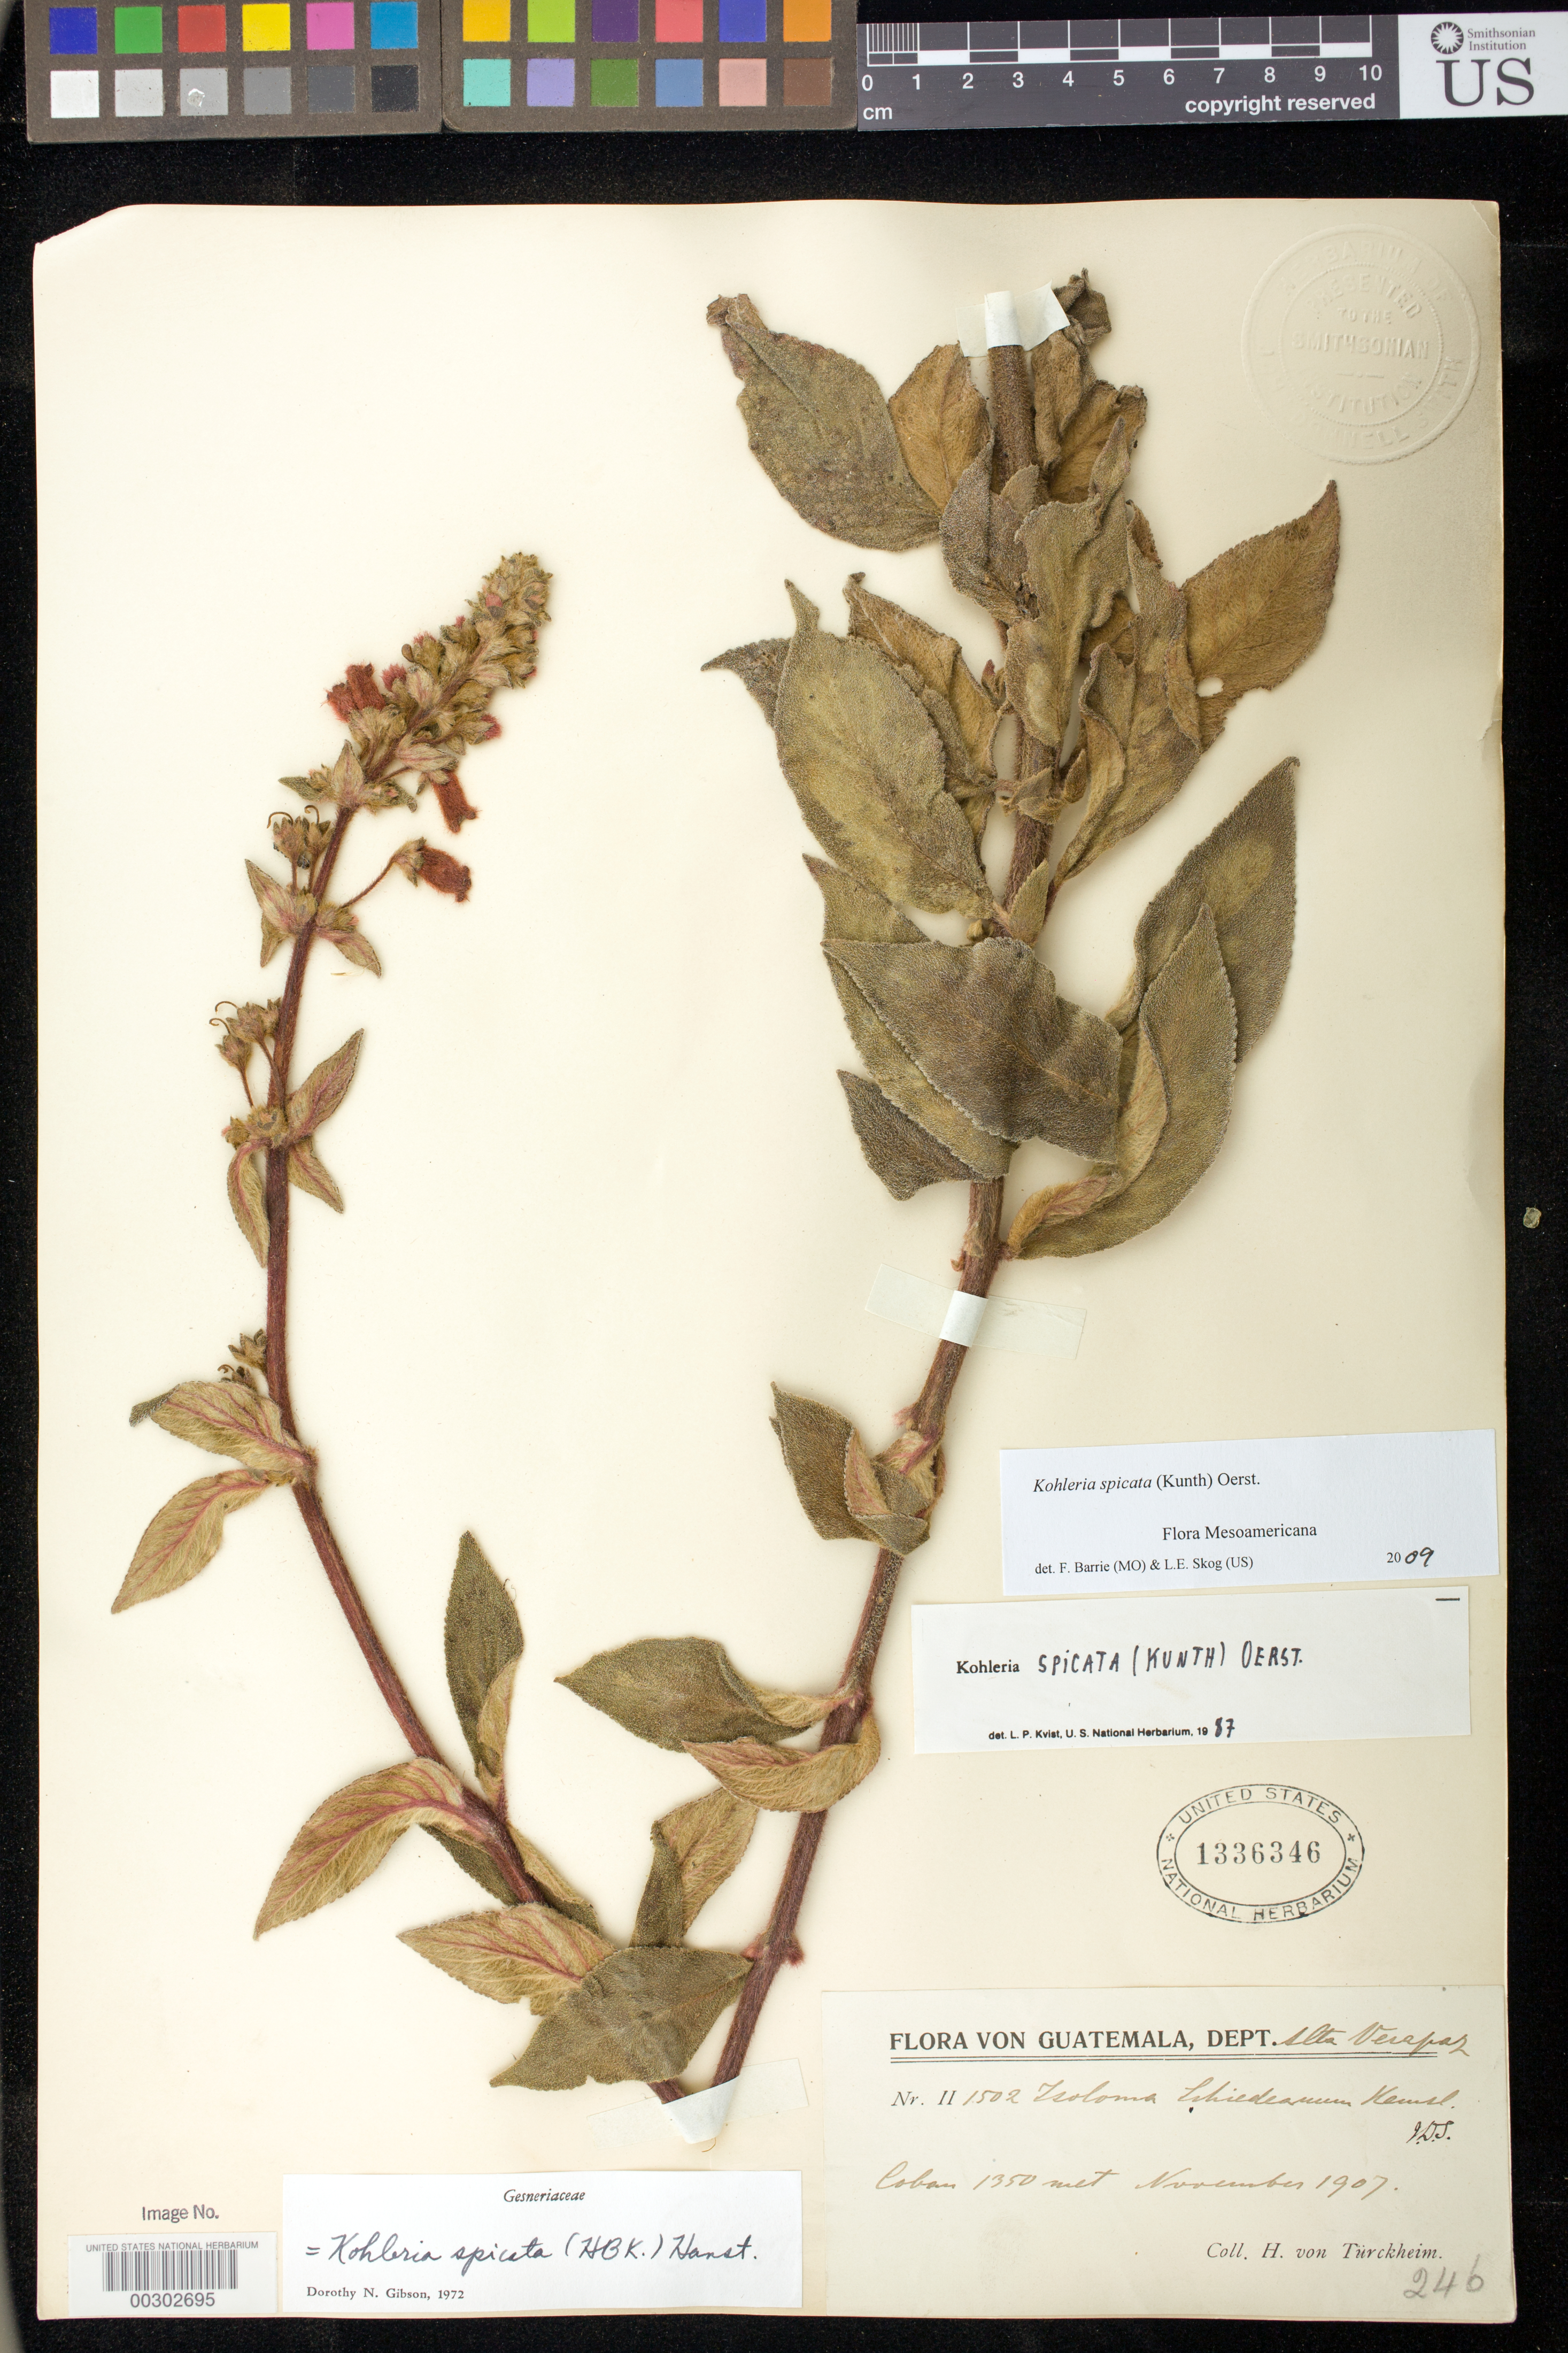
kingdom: Plantae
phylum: Tracheophyta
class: Magnoliopsida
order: Lamiales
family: Gesneriaceae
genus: Kohleria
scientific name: Kohleria spicata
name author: (Kunth) Oerst.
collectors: H. von Türckheim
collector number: II 1502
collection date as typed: Nov 1907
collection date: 1907-11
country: Guatemala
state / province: Alta Verapaz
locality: Coban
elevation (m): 1350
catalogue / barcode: US 1336346